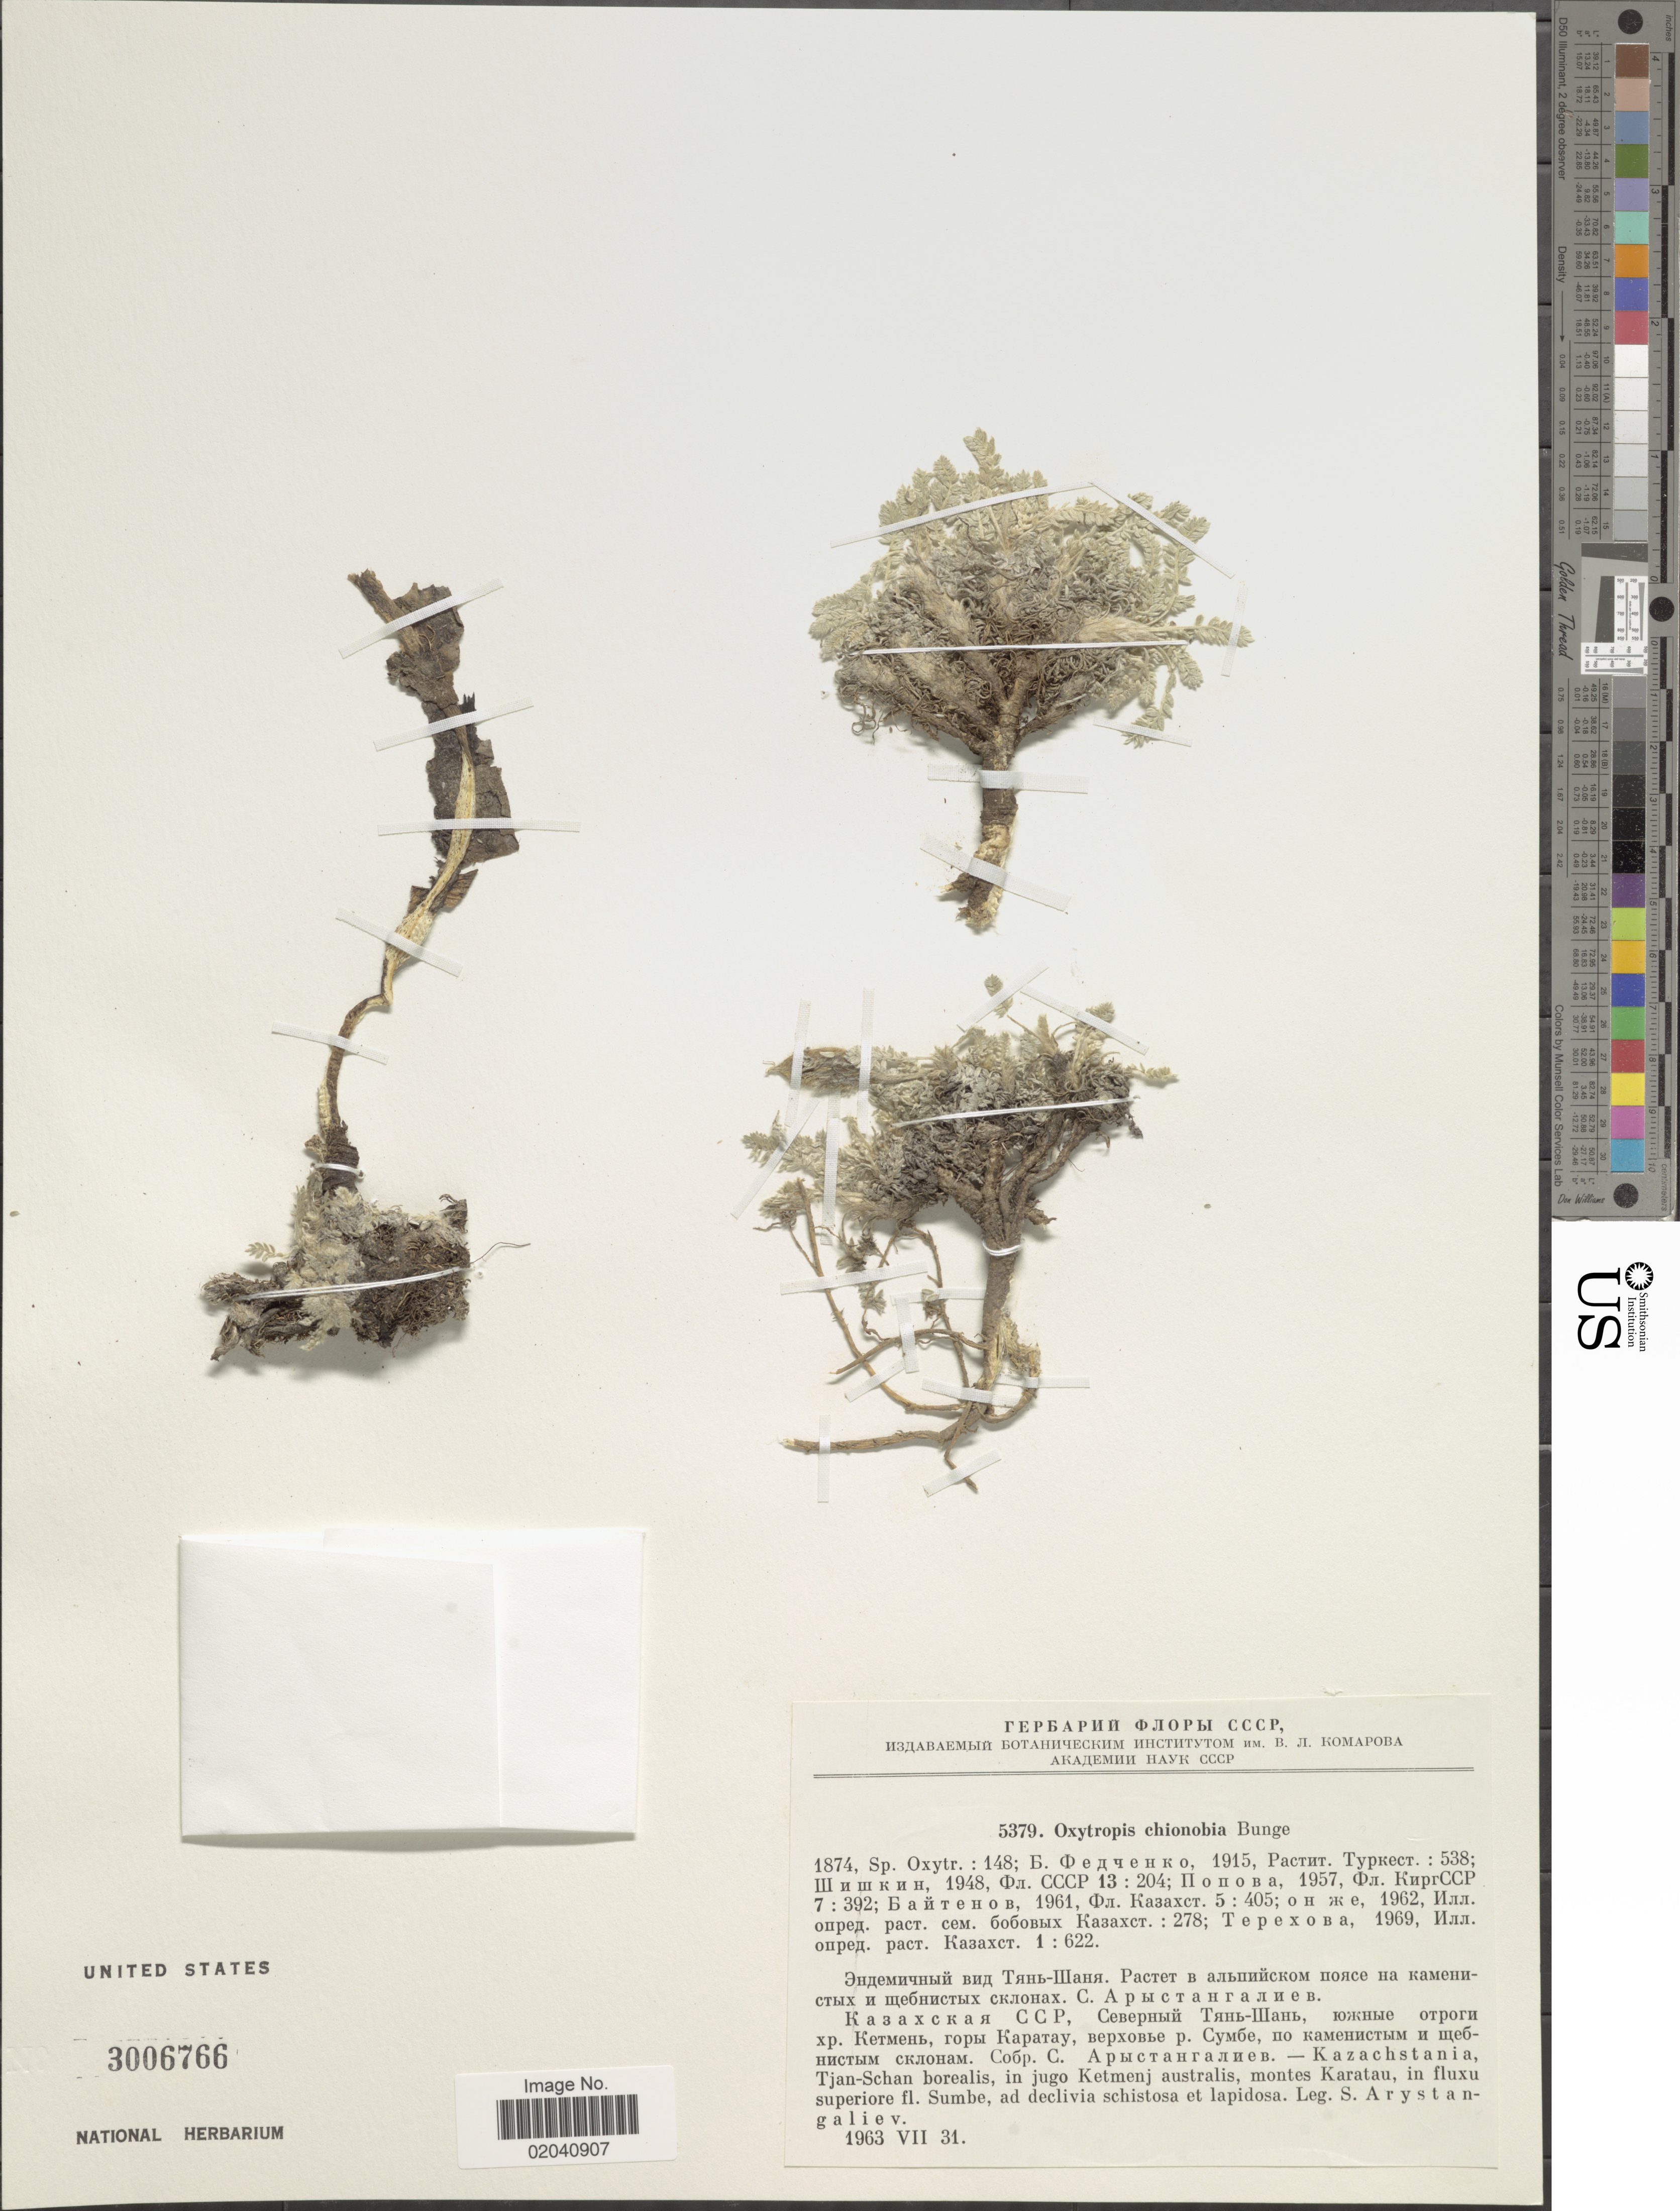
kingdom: Plantae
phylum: Tracheophyta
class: Magnoliopsida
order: Fabales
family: Fabaceae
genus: Oxytropis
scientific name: Oxytropis chionobia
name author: Bunge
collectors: S. Arystangaliev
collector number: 5379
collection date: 1963-07-31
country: Kazakhstan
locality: Kazachstania, in fluxu Tjan-Schan borealis, in jugo Ketmenh australis, montes Karatua, in fluxu superiore fl. Sumbe, ad declivia schistosa et lapidosa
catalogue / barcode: US 3006766